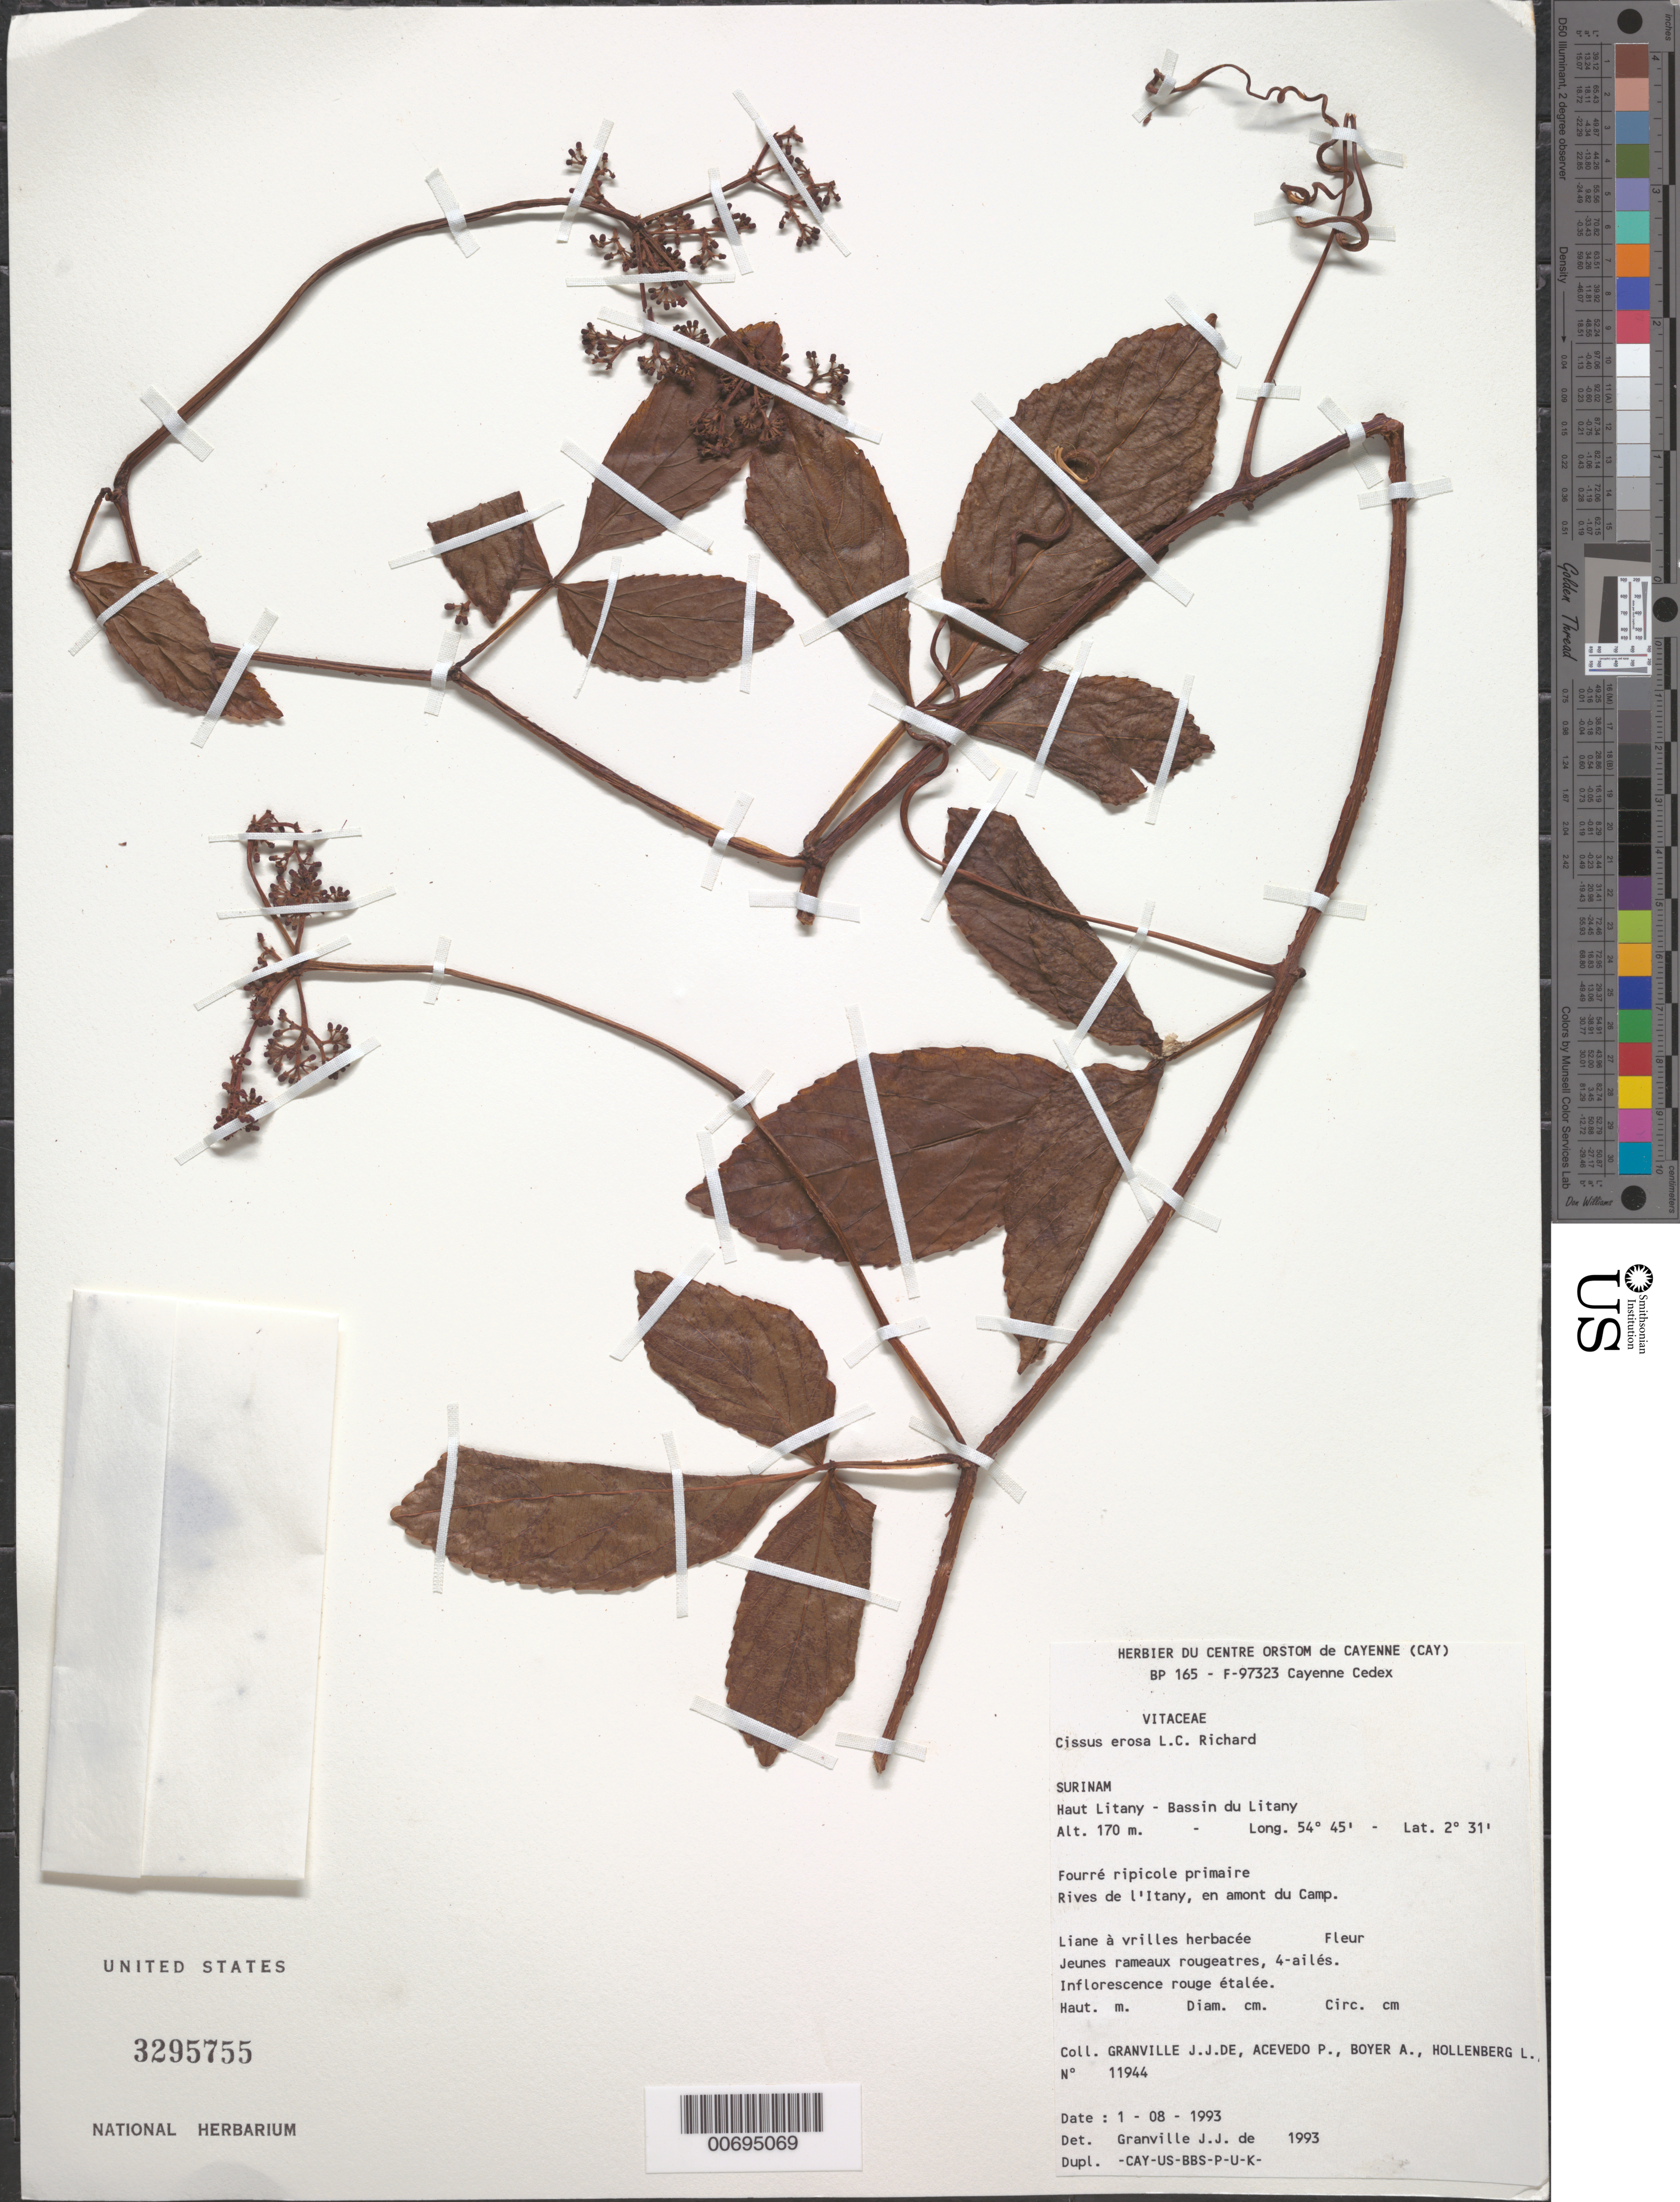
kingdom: Plantae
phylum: Tracheophyta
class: Magnoliopsida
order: Vitales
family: Vitaceae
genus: Cissus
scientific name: Cissus erosa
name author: Rich.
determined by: Granville, J. J. de, (CAY), Institut de Recherche pour le Developpement (IRD) (FRENCH GUIANA)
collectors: J.-J. de Granville, P. Acevedo-Rodr., A. Boyer & L. Hollenberg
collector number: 11944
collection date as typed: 1-Aug-93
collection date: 1993-08-01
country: Suriname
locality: Haut Litany, Bassin du Litany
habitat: Primary riparian forest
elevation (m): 170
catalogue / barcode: US 3295755